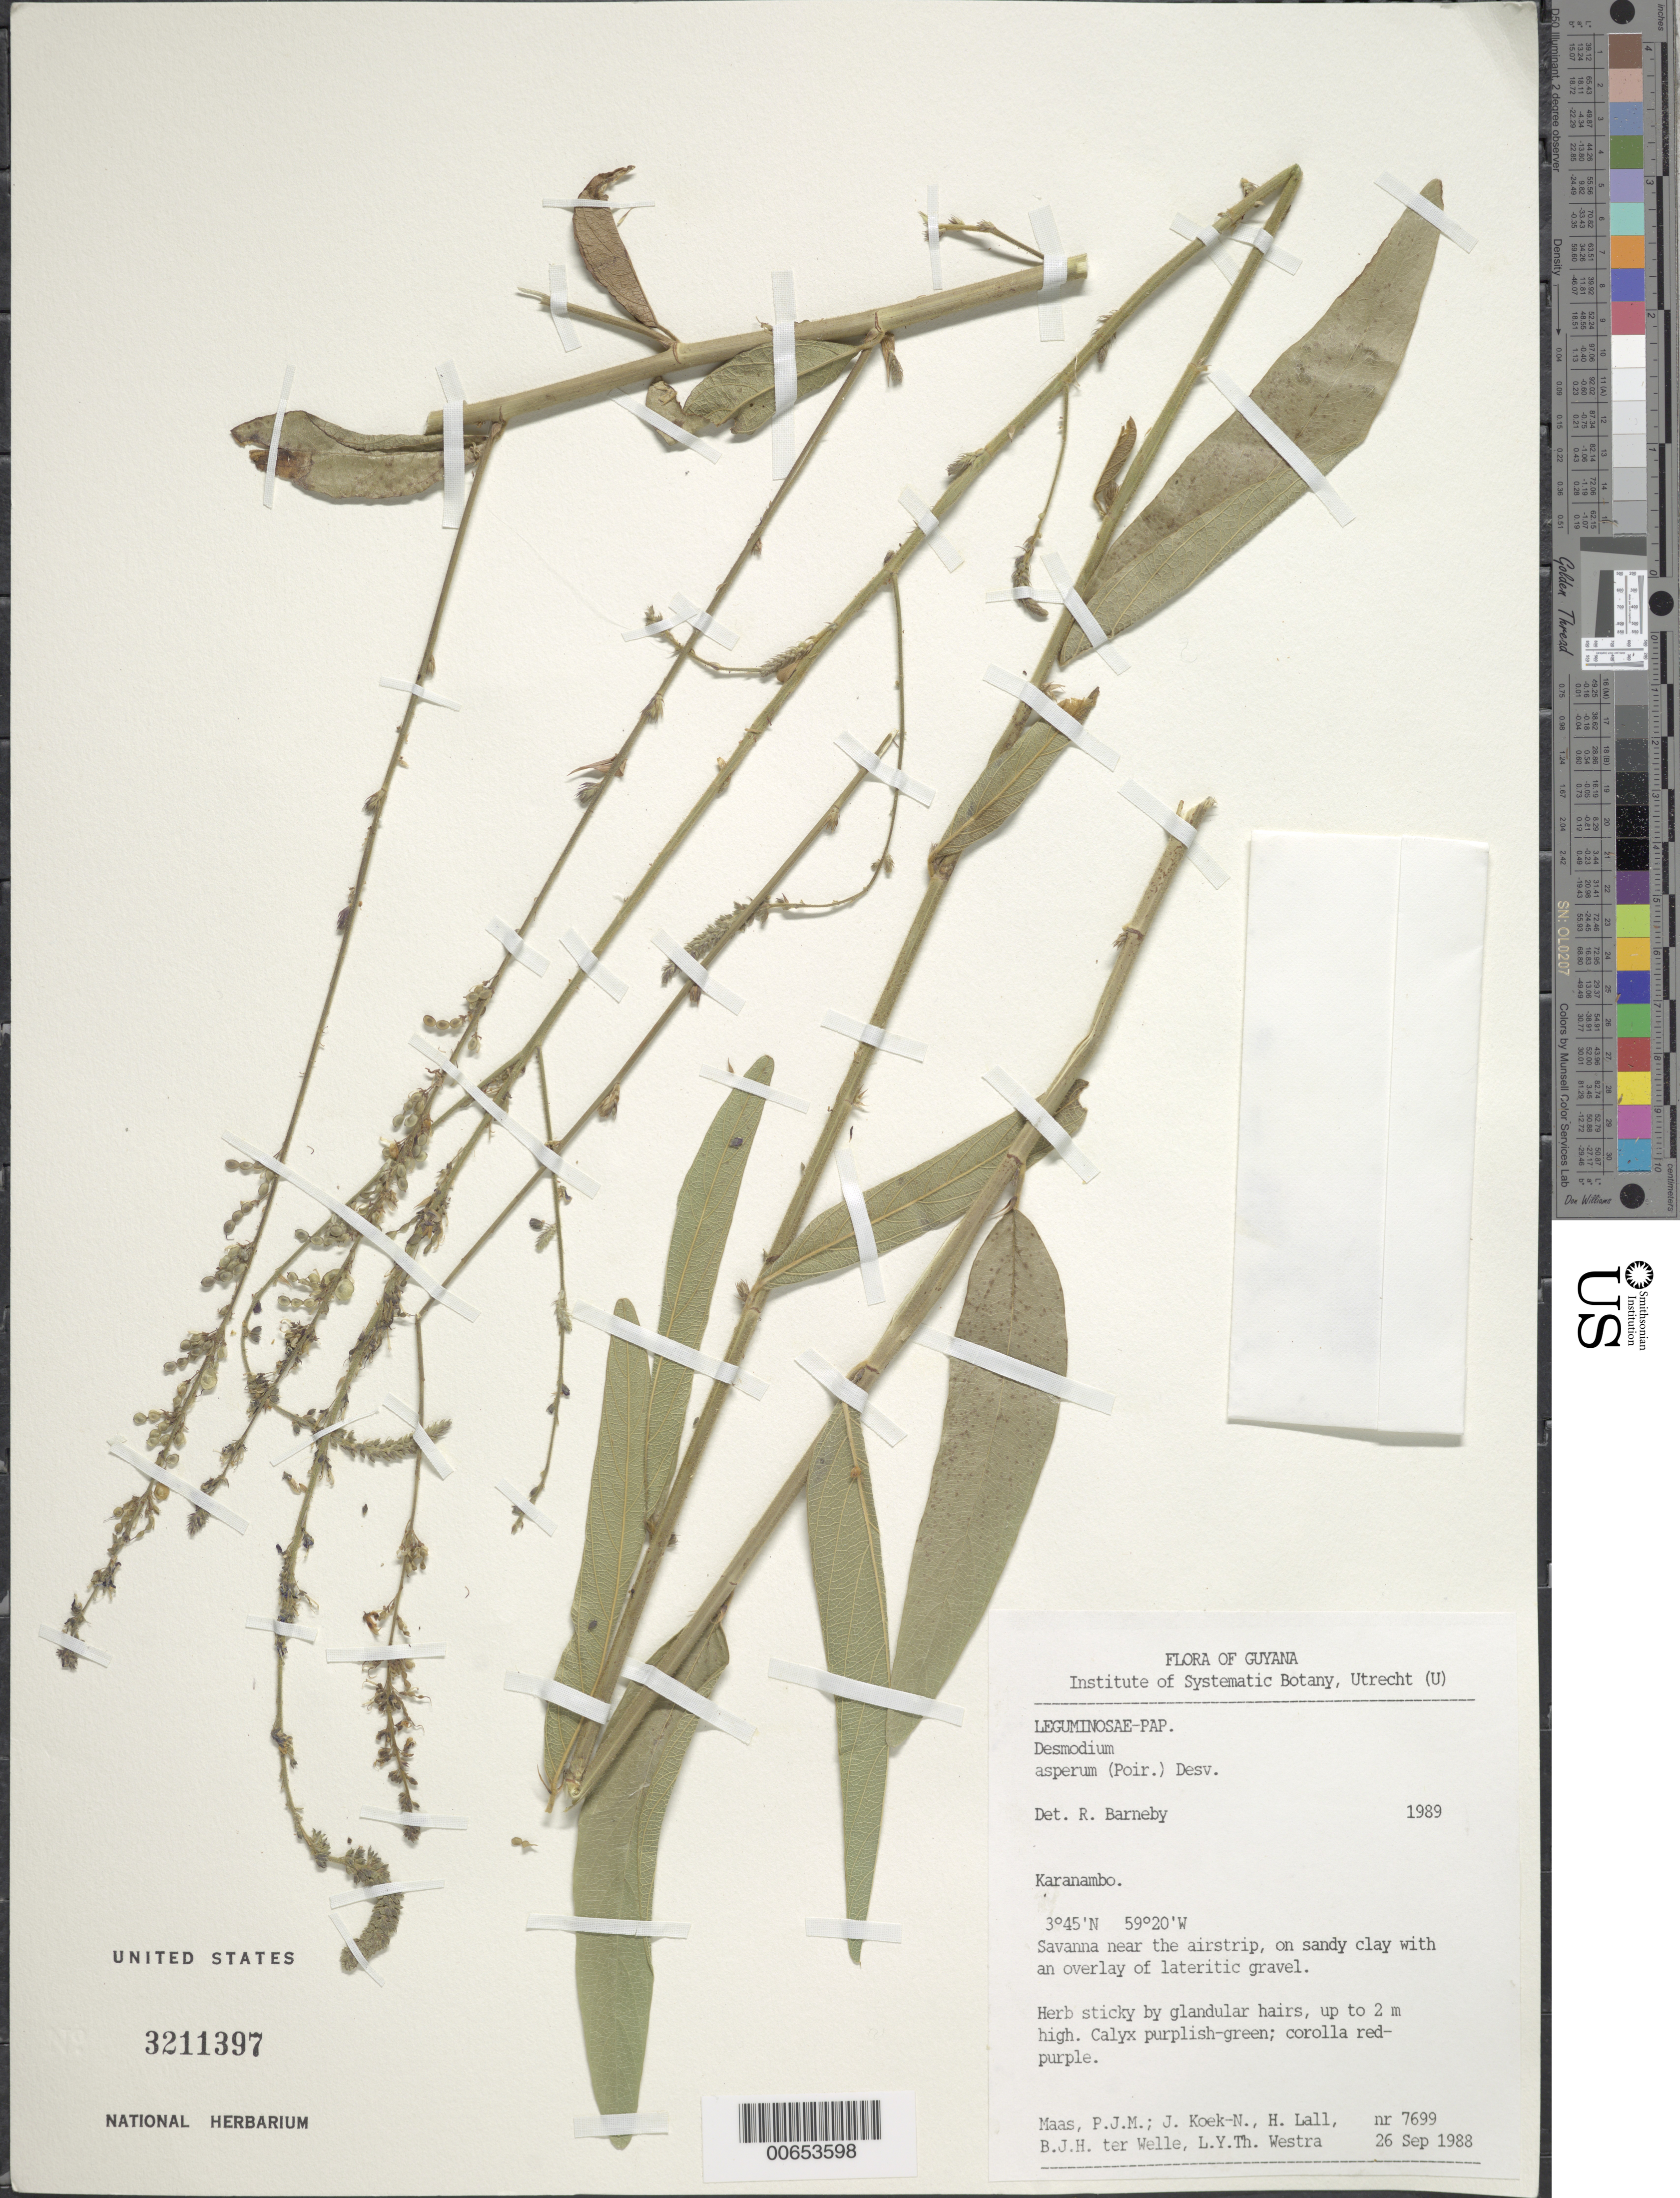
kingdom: Plantae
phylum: Tracheophyta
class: Magnoliopsida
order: Fabales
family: Fabaceae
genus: Desmodium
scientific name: Desmodium asperum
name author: (Poir.) Desv.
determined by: Barneby, Rupert C., (NY)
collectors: P. Maas, J. Koek-Noorman, H. Lall, B. Welle & L. Y. T. Westra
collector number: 7699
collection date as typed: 26-Sep-88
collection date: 1988-09-26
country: Guyana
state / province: U. Takutu-U. Essequibo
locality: Karanambo, savanna near airstrip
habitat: Savanna, sandy clay with lateritic gravel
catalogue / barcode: US 3211397